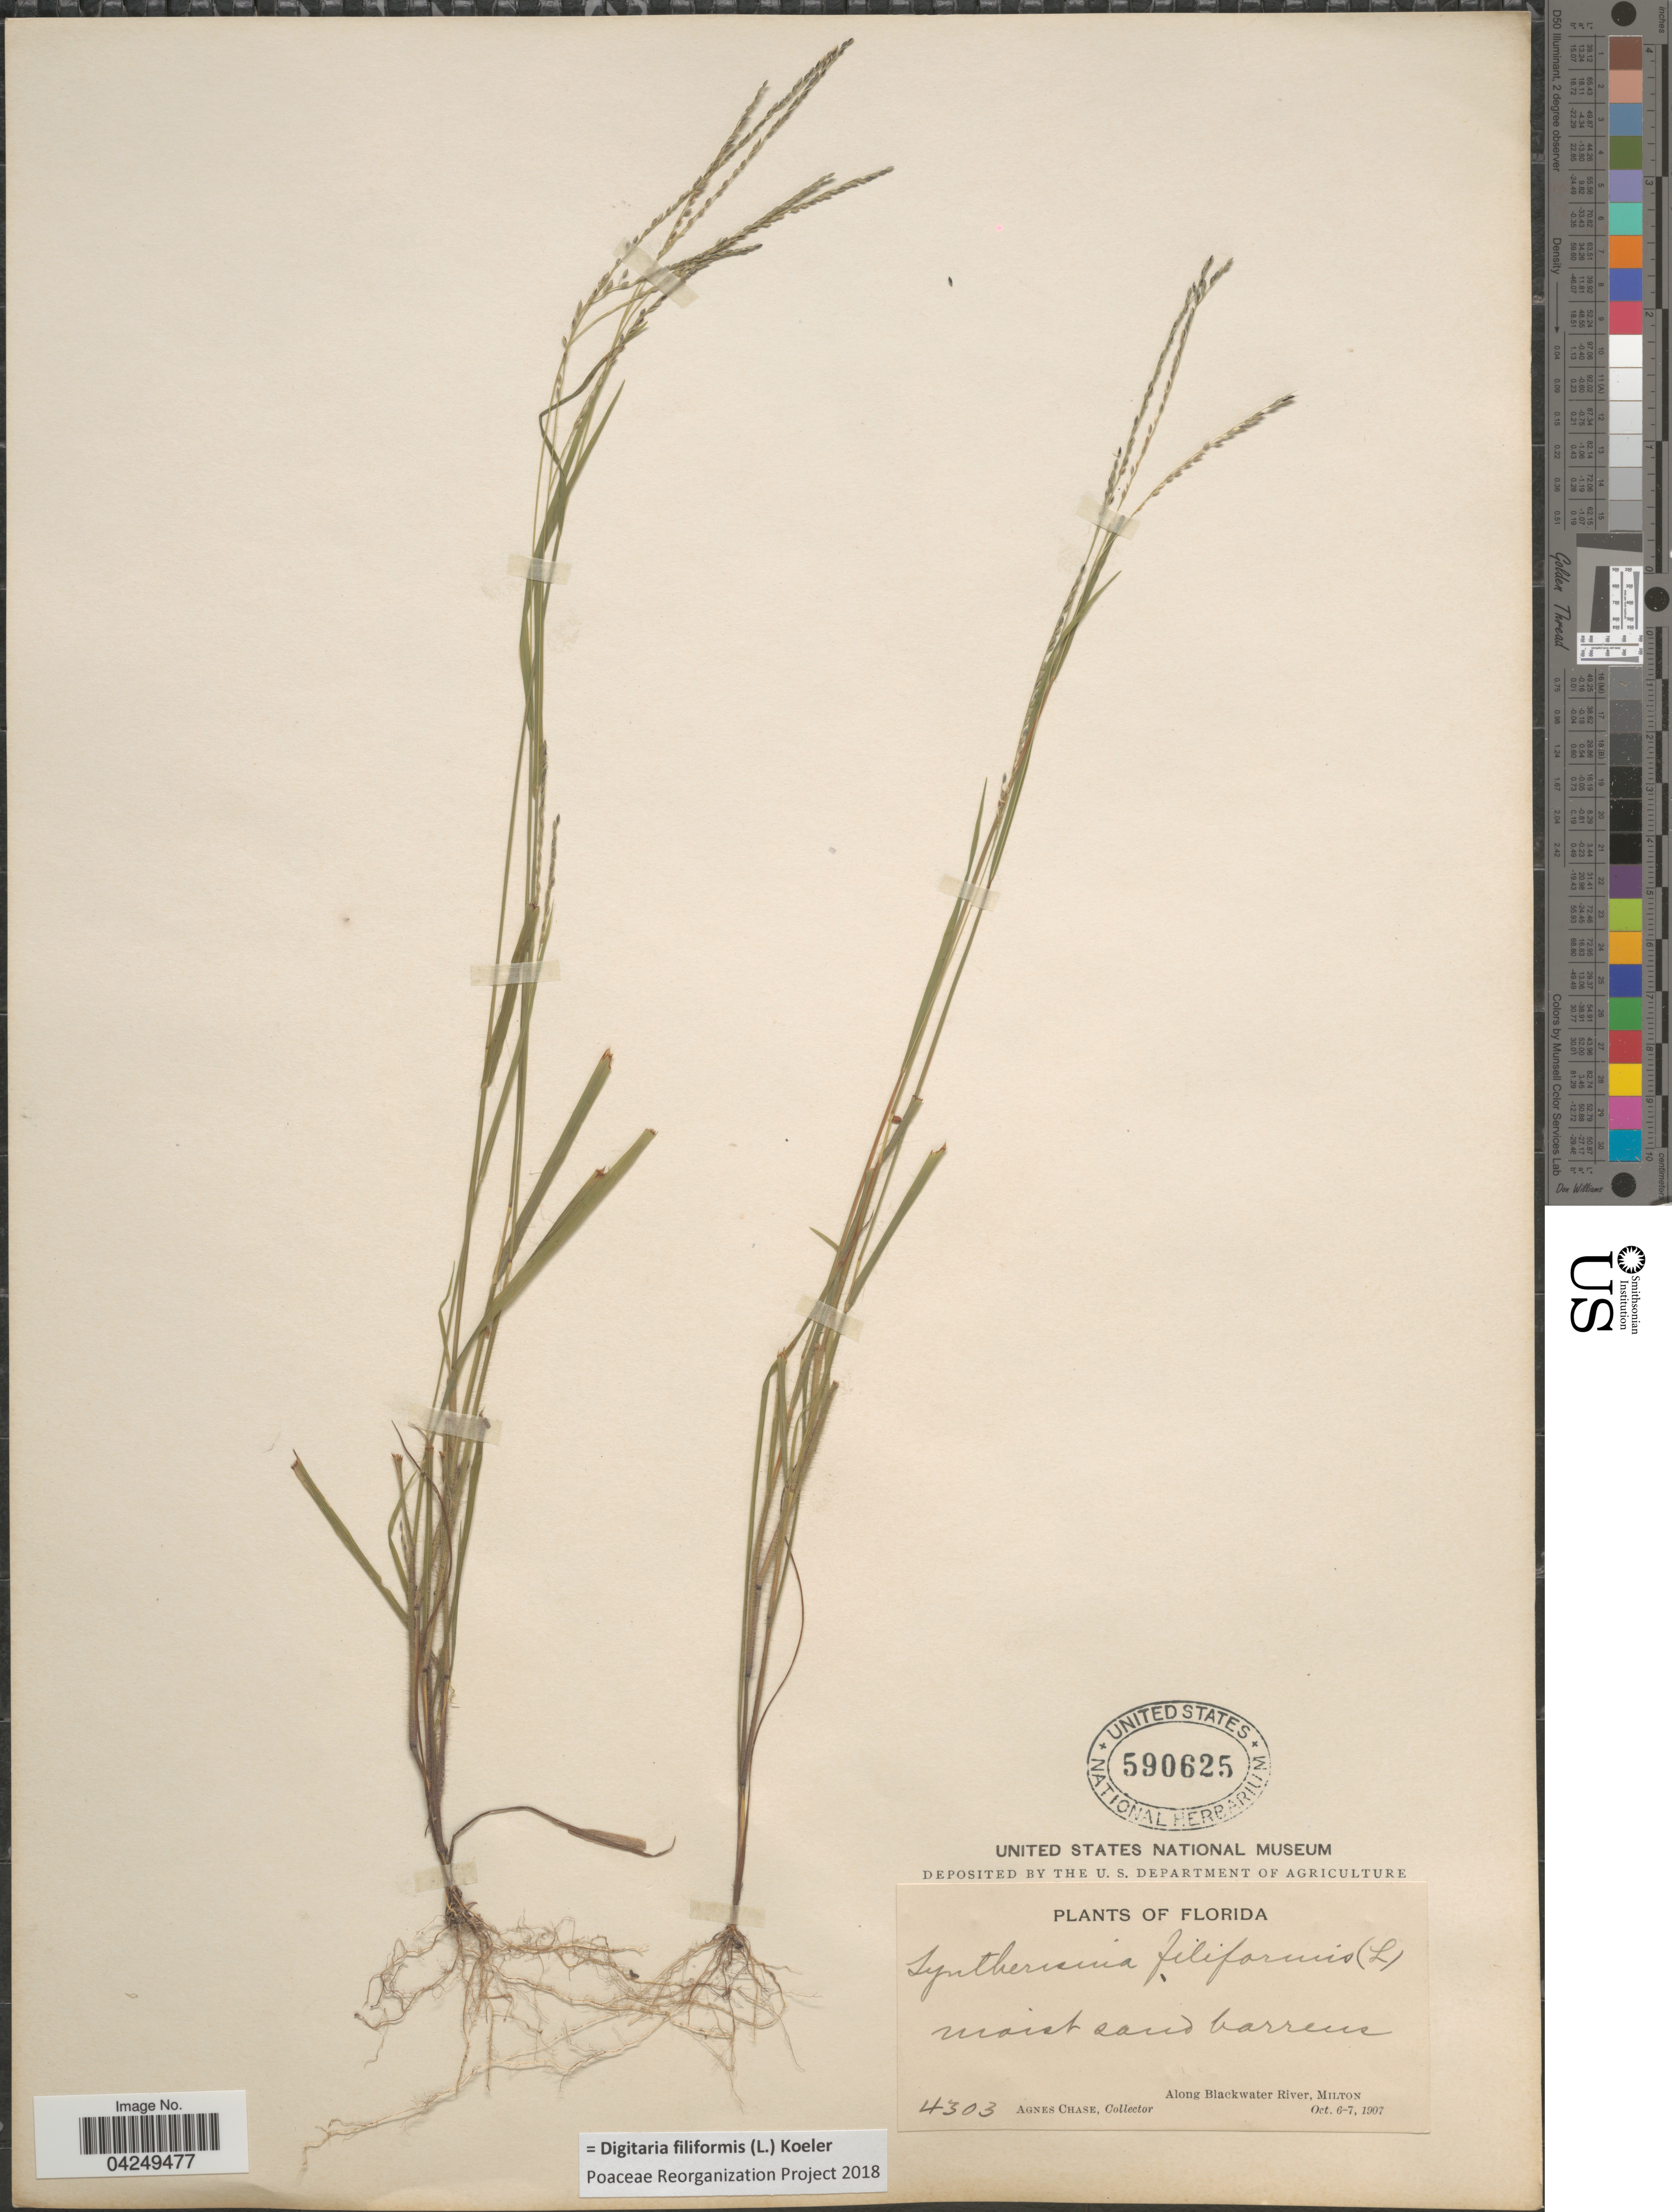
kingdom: Plantae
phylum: Tracheophyta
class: Liliopsida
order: Poales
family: Poaceae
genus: Digitaria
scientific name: Digitaria filiformis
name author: (L.) Koeler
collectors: A. Chase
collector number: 4303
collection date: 1907-10-06/1907-10-07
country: United States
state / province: Florida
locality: Moist sand barrens. Along Blackwater River, Milton.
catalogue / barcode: US 590625